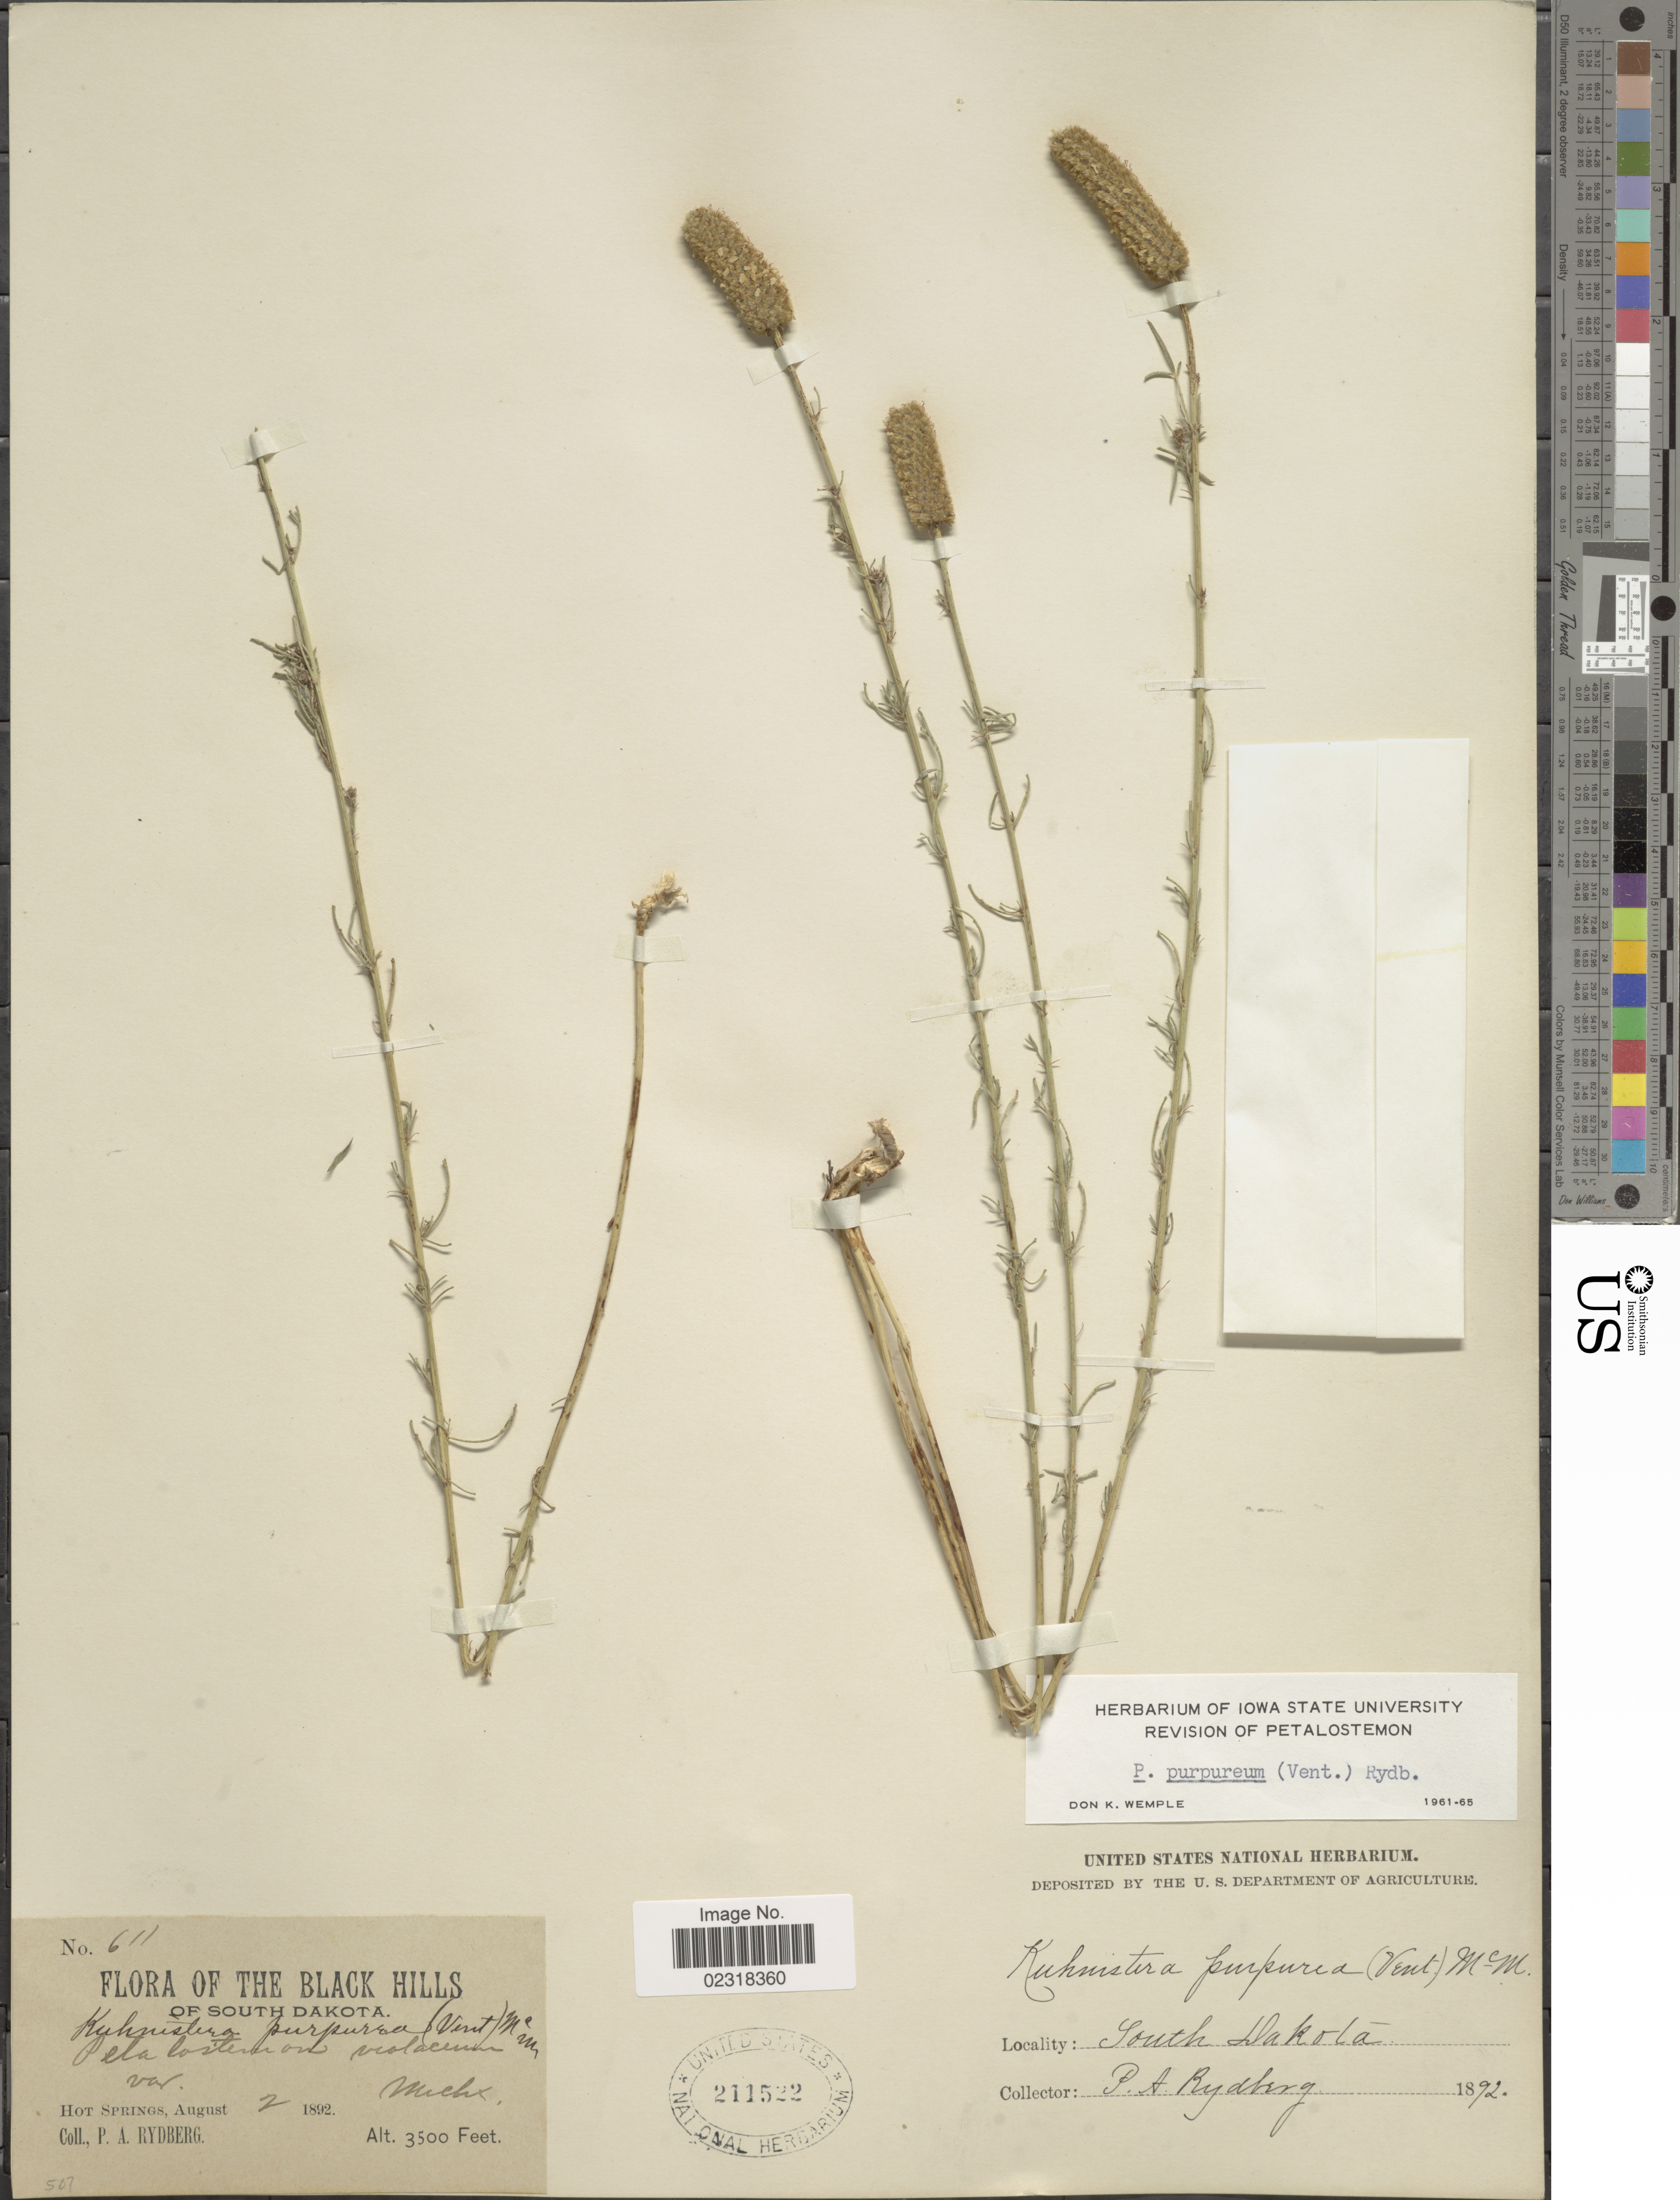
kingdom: Plantae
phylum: Tracheophyta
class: Magnoliopsida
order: Fabales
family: Fabaceae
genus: Dalea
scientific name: Dalea purpurea var. purpurea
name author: Vent.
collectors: P. A. Rydberg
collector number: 611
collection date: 1892-08-02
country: United States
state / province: South Dakota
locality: The Black Hills of South Dakota, Hot Springs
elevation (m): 1067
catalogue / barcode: US 211522